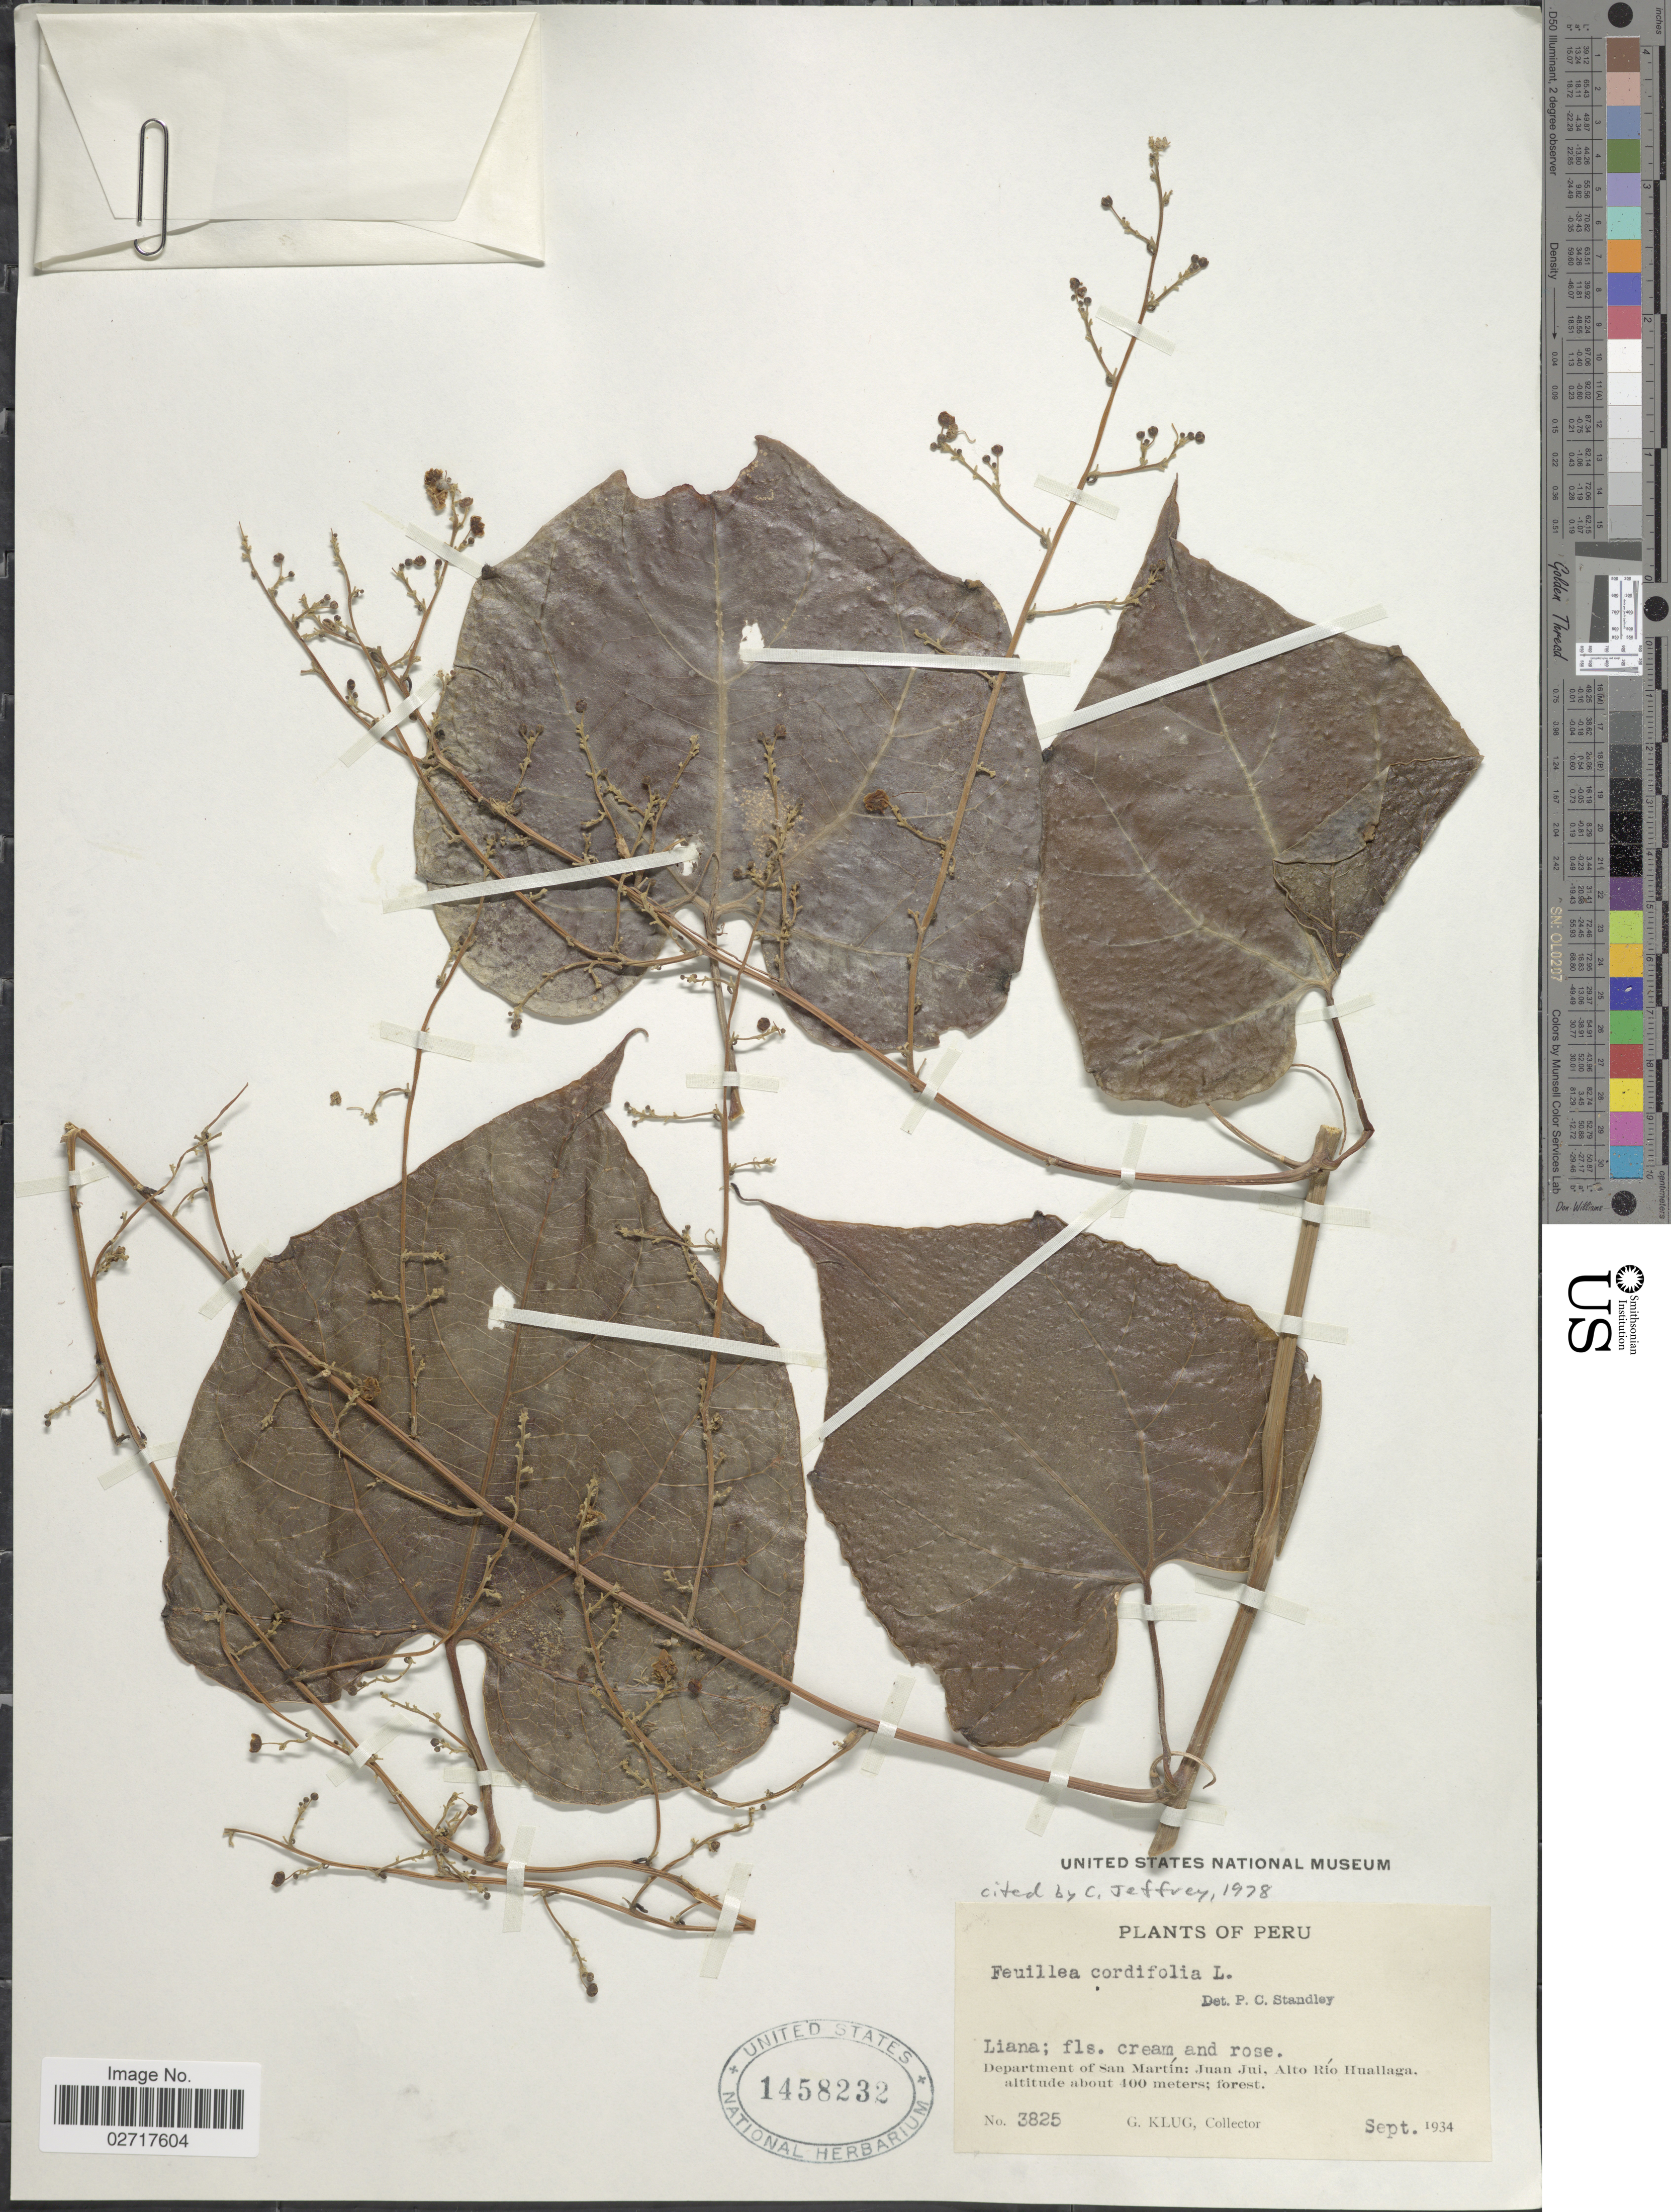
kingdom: Plantae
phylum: Tracheophyta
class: Magnoliopsida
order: Cucurbitales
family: Cucurbitaceae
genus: Fevillea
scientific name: Fevillea cordifolia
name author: L.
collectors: G. Klug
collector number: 3825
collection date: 1934-09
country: Peru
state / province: San Martín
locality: Juan Jui, Alto Rio Huallaga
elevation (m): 400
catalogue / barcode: US 1458232